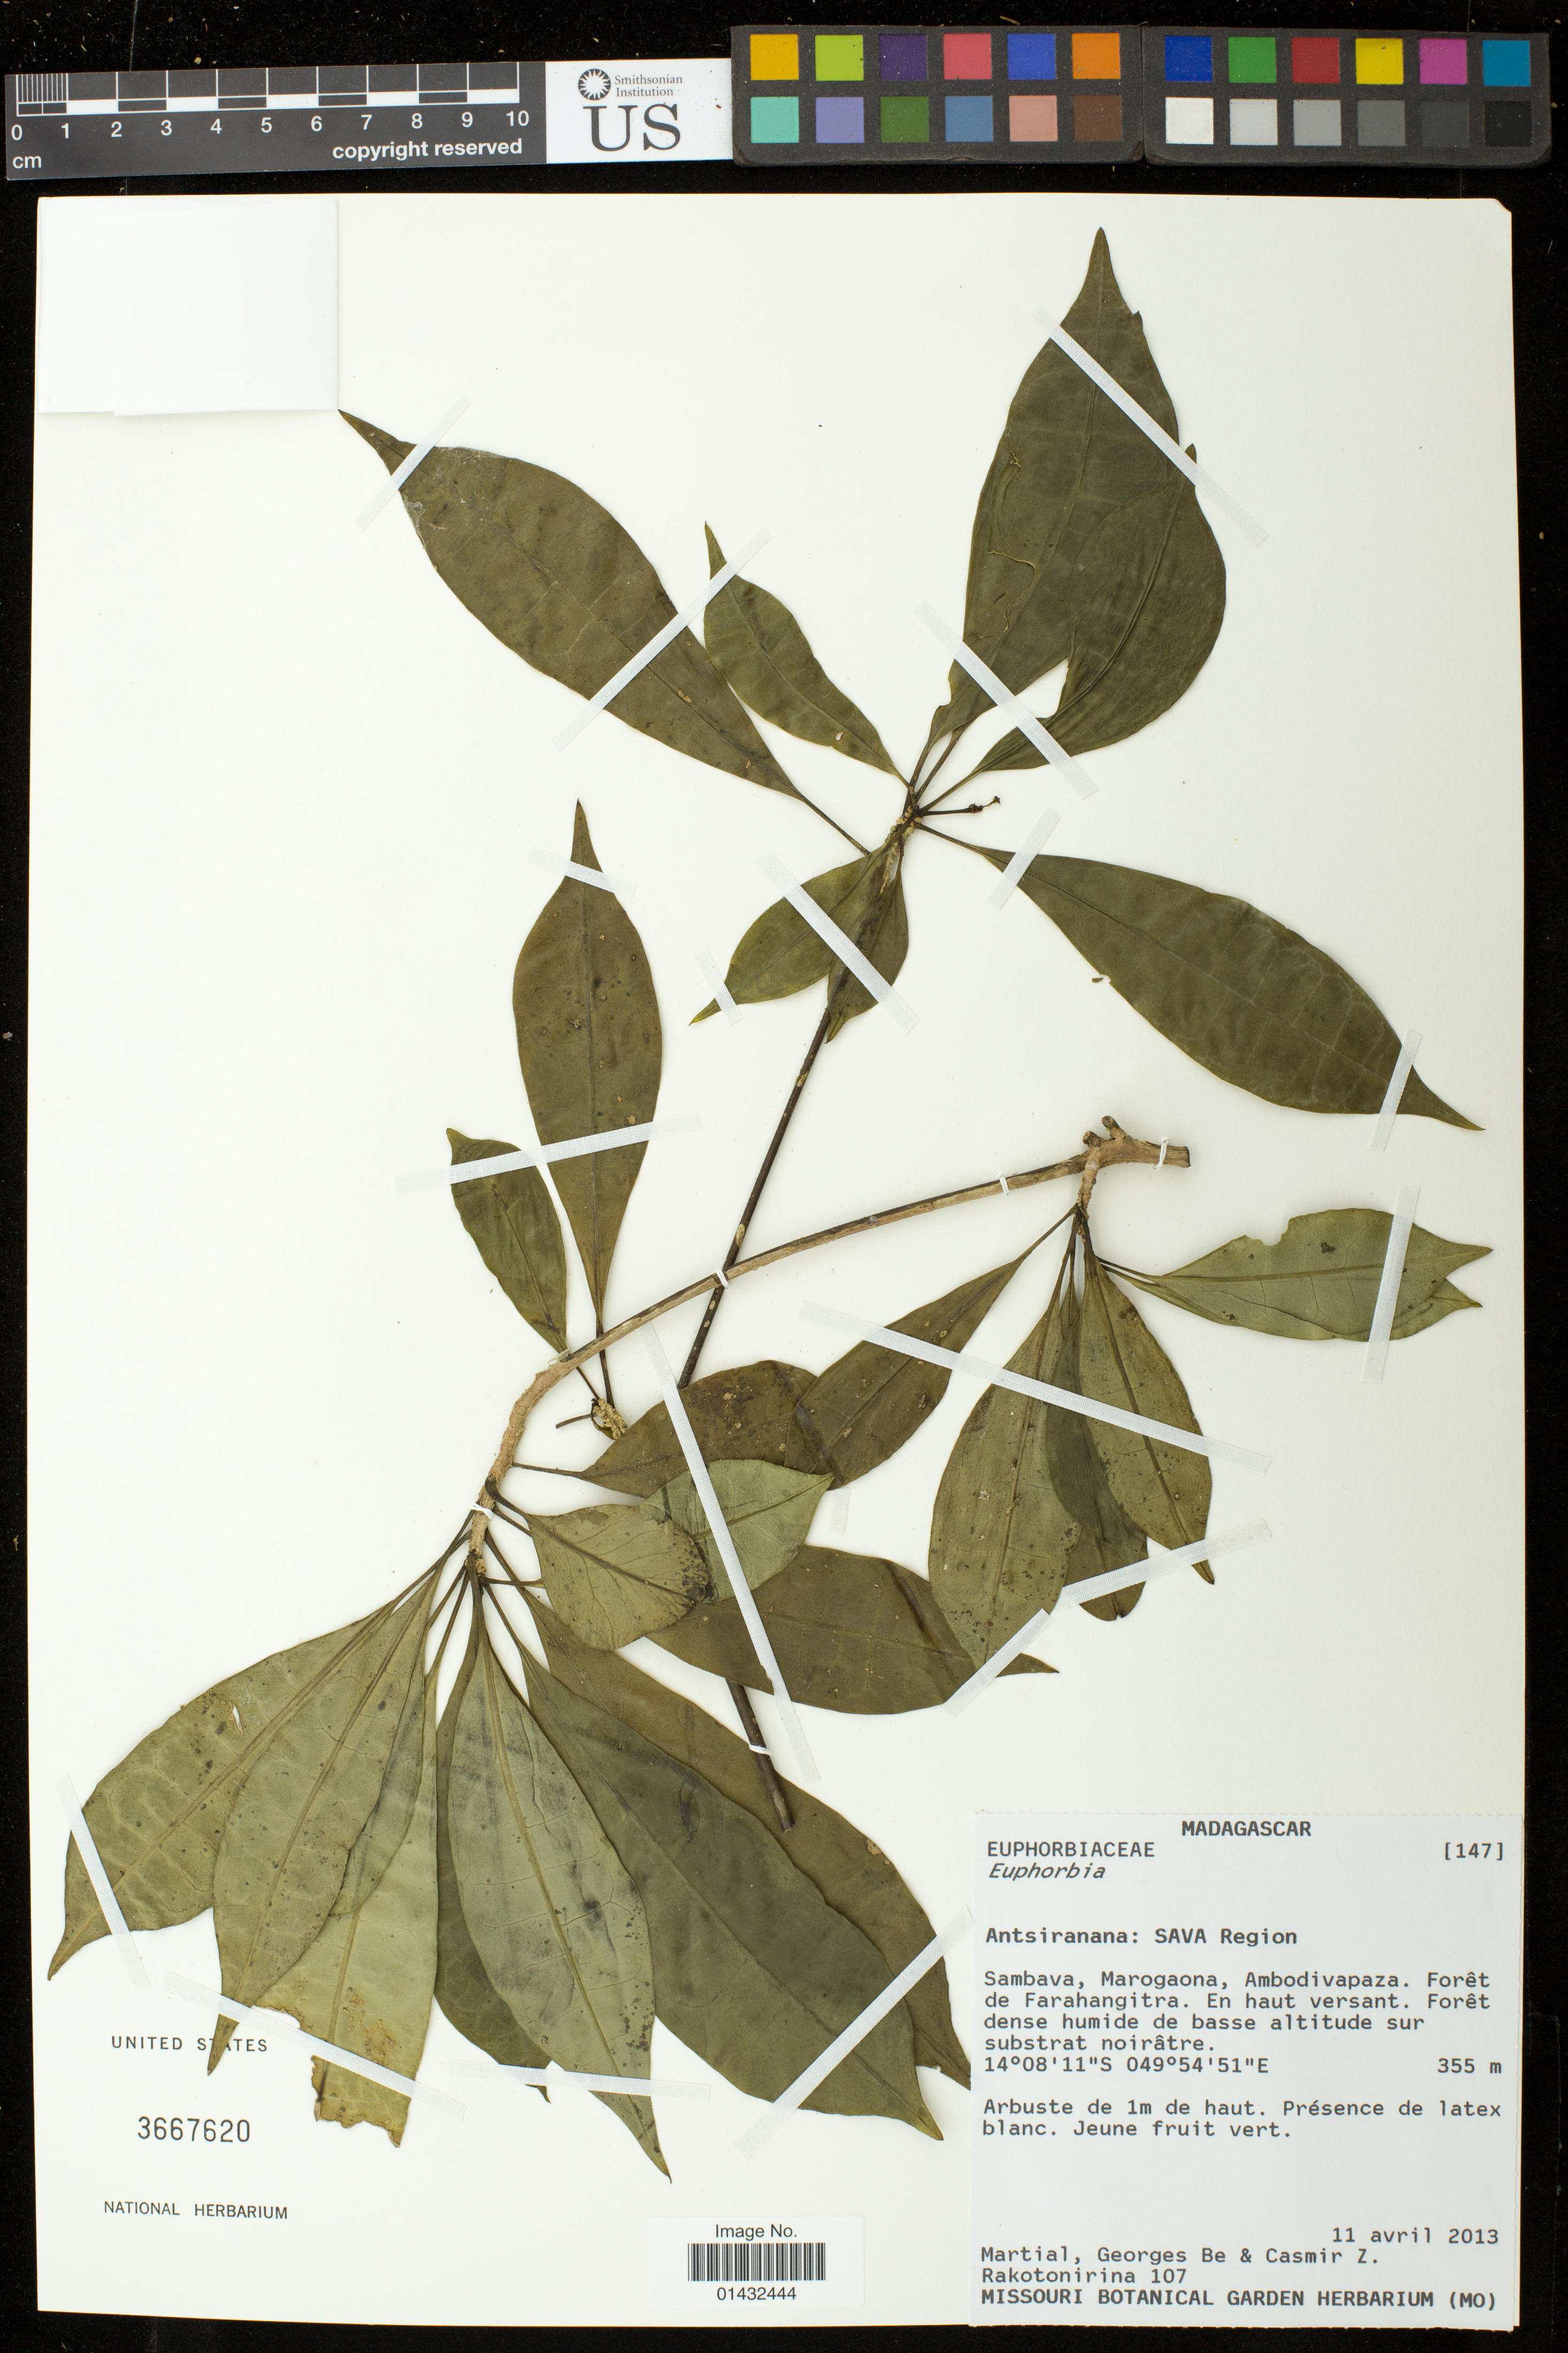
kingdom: Plantae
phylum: Tracheophyta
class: Magnoliopsida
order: Malpighiales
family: Euphorbiaceae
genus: Euphorbia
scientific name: Euphorbia sp.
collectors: Martial, G. Be & C. Rakotonirina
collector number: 107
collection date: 2013-04-11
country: Madagascar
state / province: Sava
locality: Sambava, Marogaona, Ambodivapaza. Foret de Farahangitra.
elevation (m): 355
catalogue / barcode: US 3667620